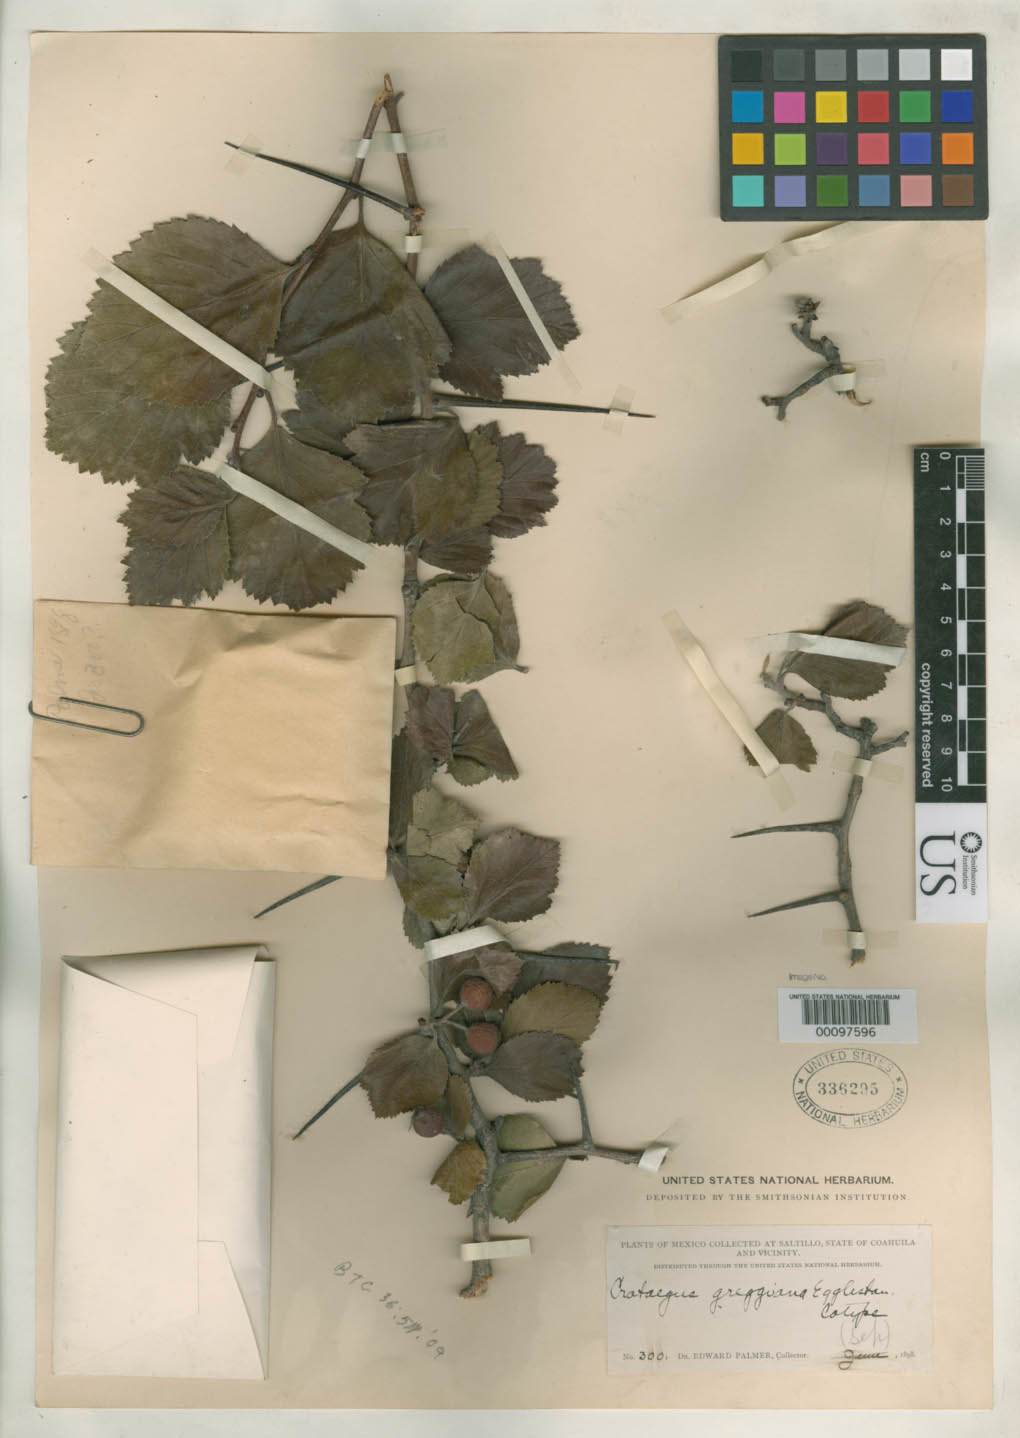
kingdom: Plantae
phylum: Tracheophyta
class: Magnoliopsida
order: Rosales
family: Rosaceae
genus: Crataegus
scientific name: Crataegus greggiana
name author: Eggl.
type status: Isolectotype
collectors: E. Palmer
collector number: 300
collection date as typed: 1898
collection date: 1898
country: Mexico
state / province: Coahuila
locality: Saltillo & vicinity.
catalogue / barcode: US 336295